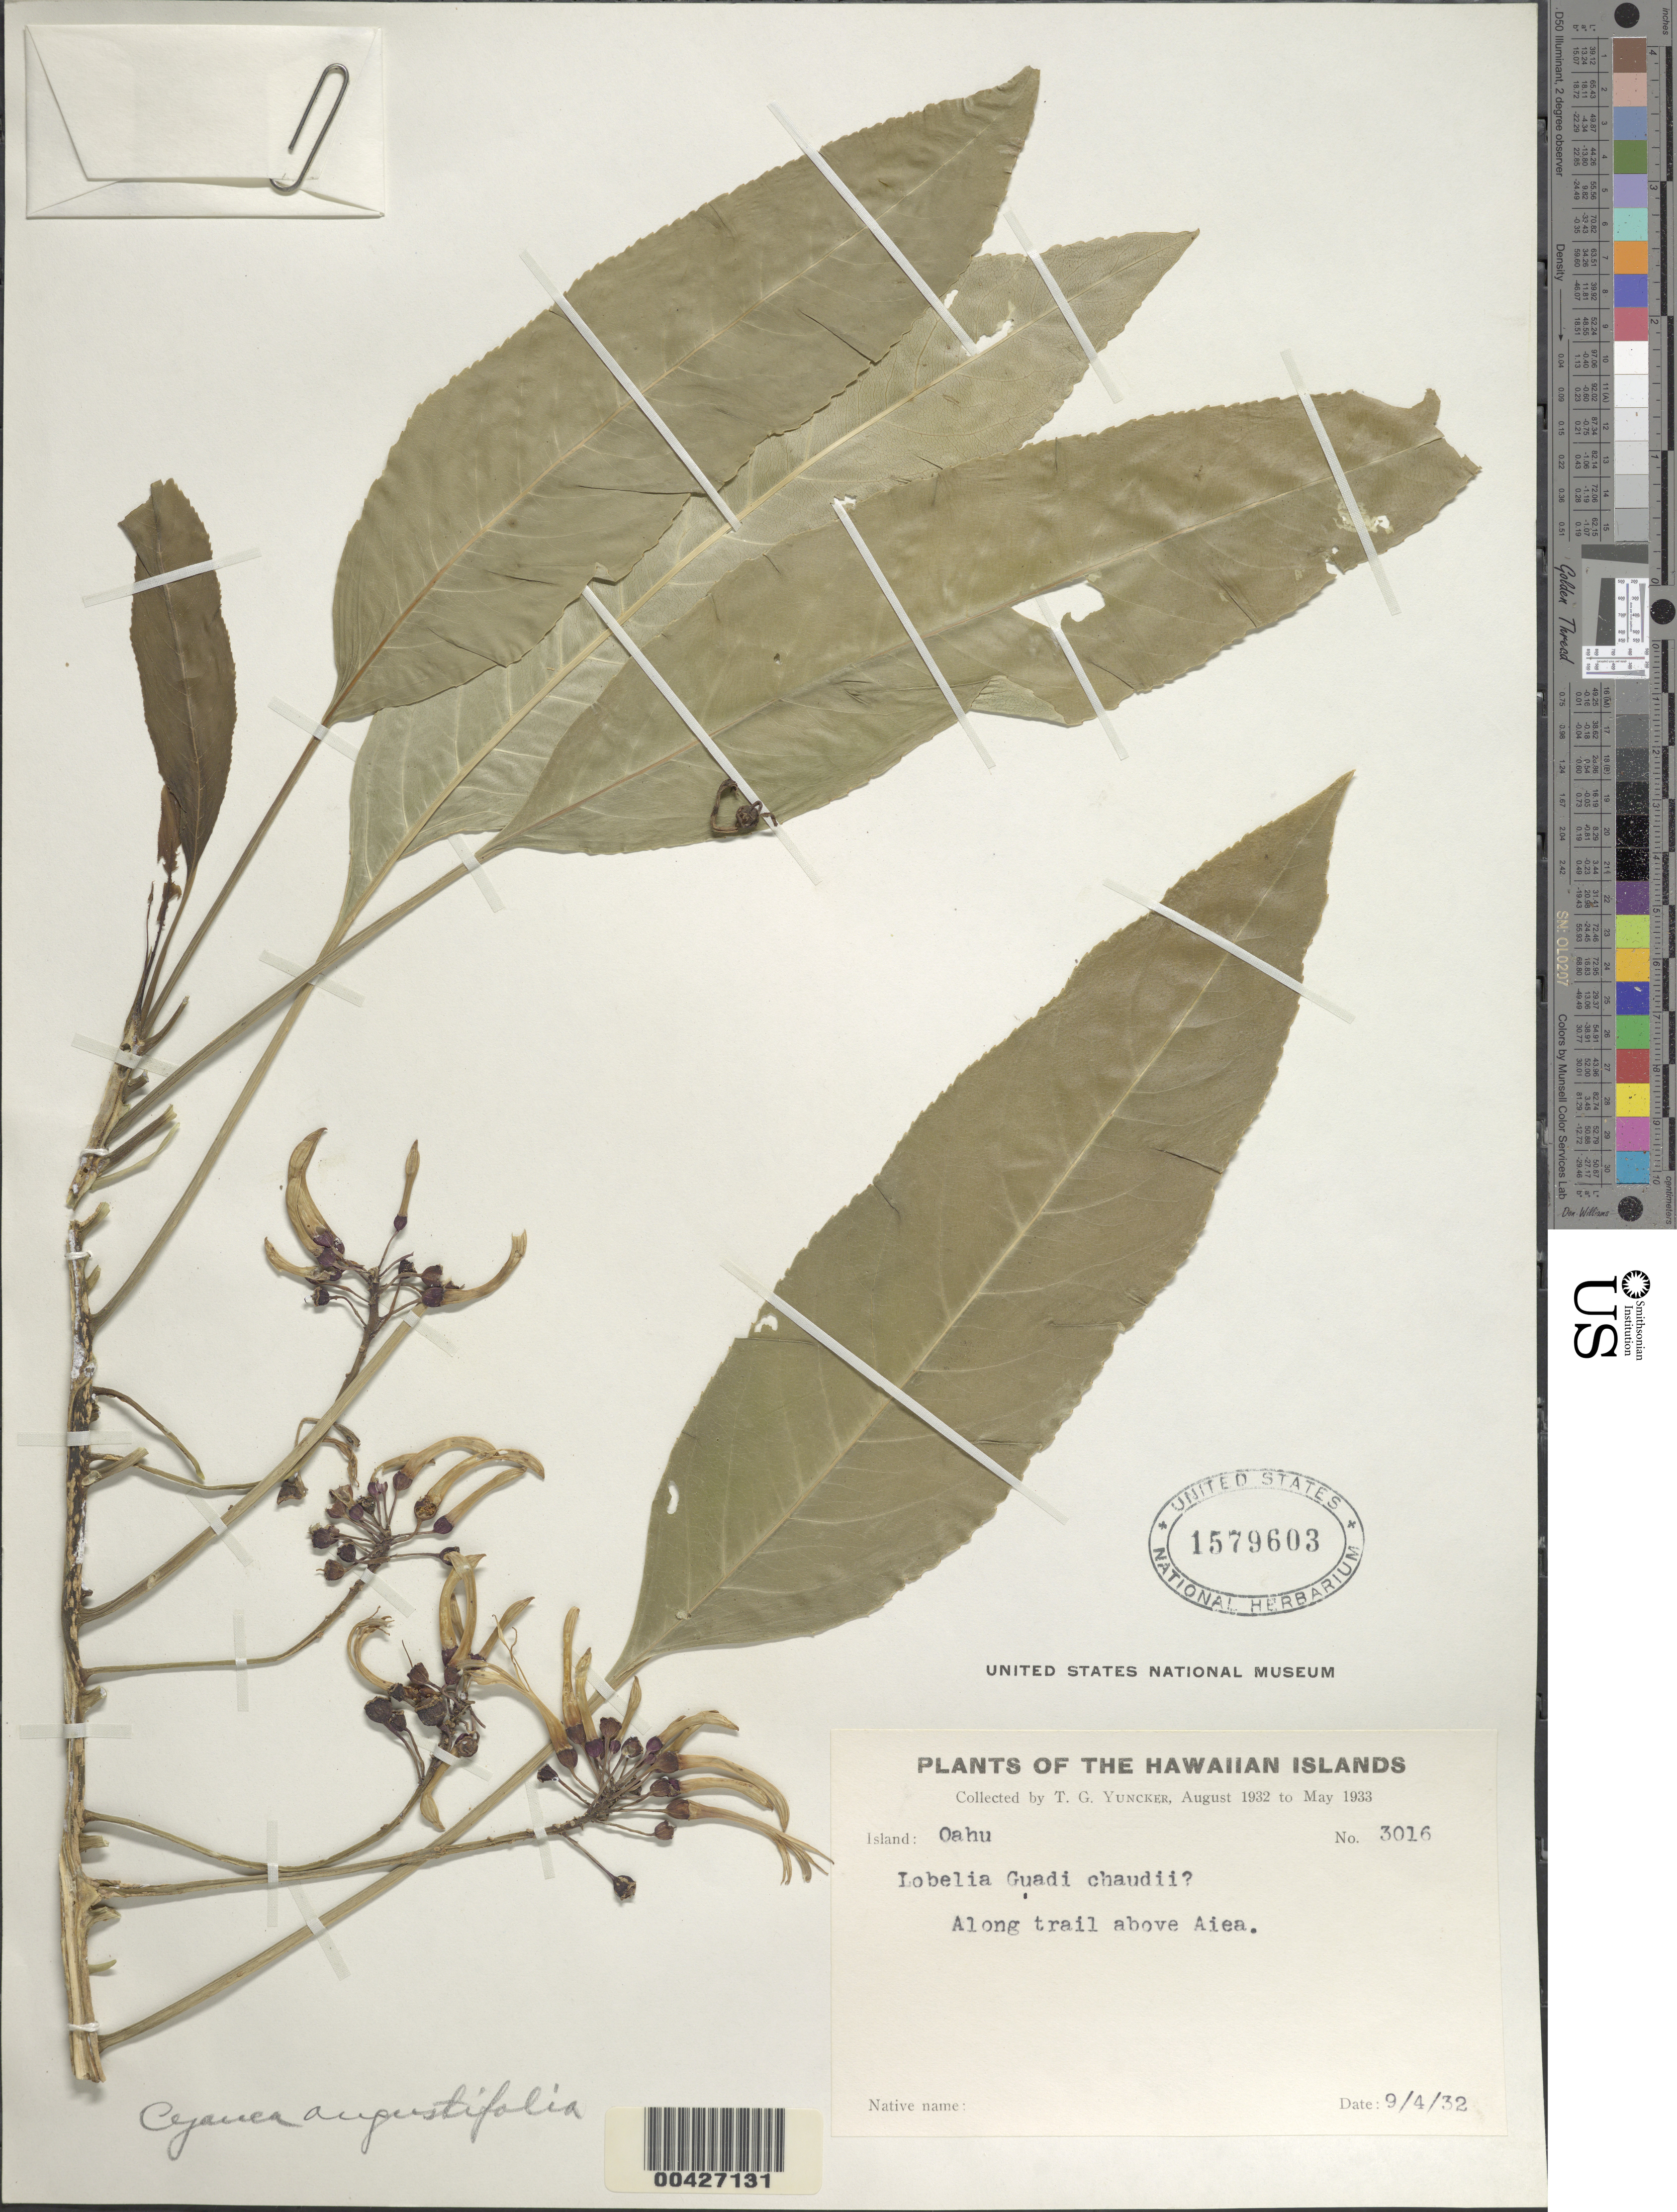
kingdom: Plantae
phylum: Tracheophyta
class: Magnoliopsida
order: Asterales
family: Campanulaceae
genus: Cyanea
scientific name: Cyanea angustifolia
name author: (Cham.) Hillebr.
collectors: T. G. Yuncker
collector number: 3016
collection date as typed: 4 Sep 1932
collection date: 1932-09-04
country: United States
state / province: Hawaii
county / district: Honolulu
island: Oahu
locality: Along the trail above Aiea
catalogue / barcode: US 1579603